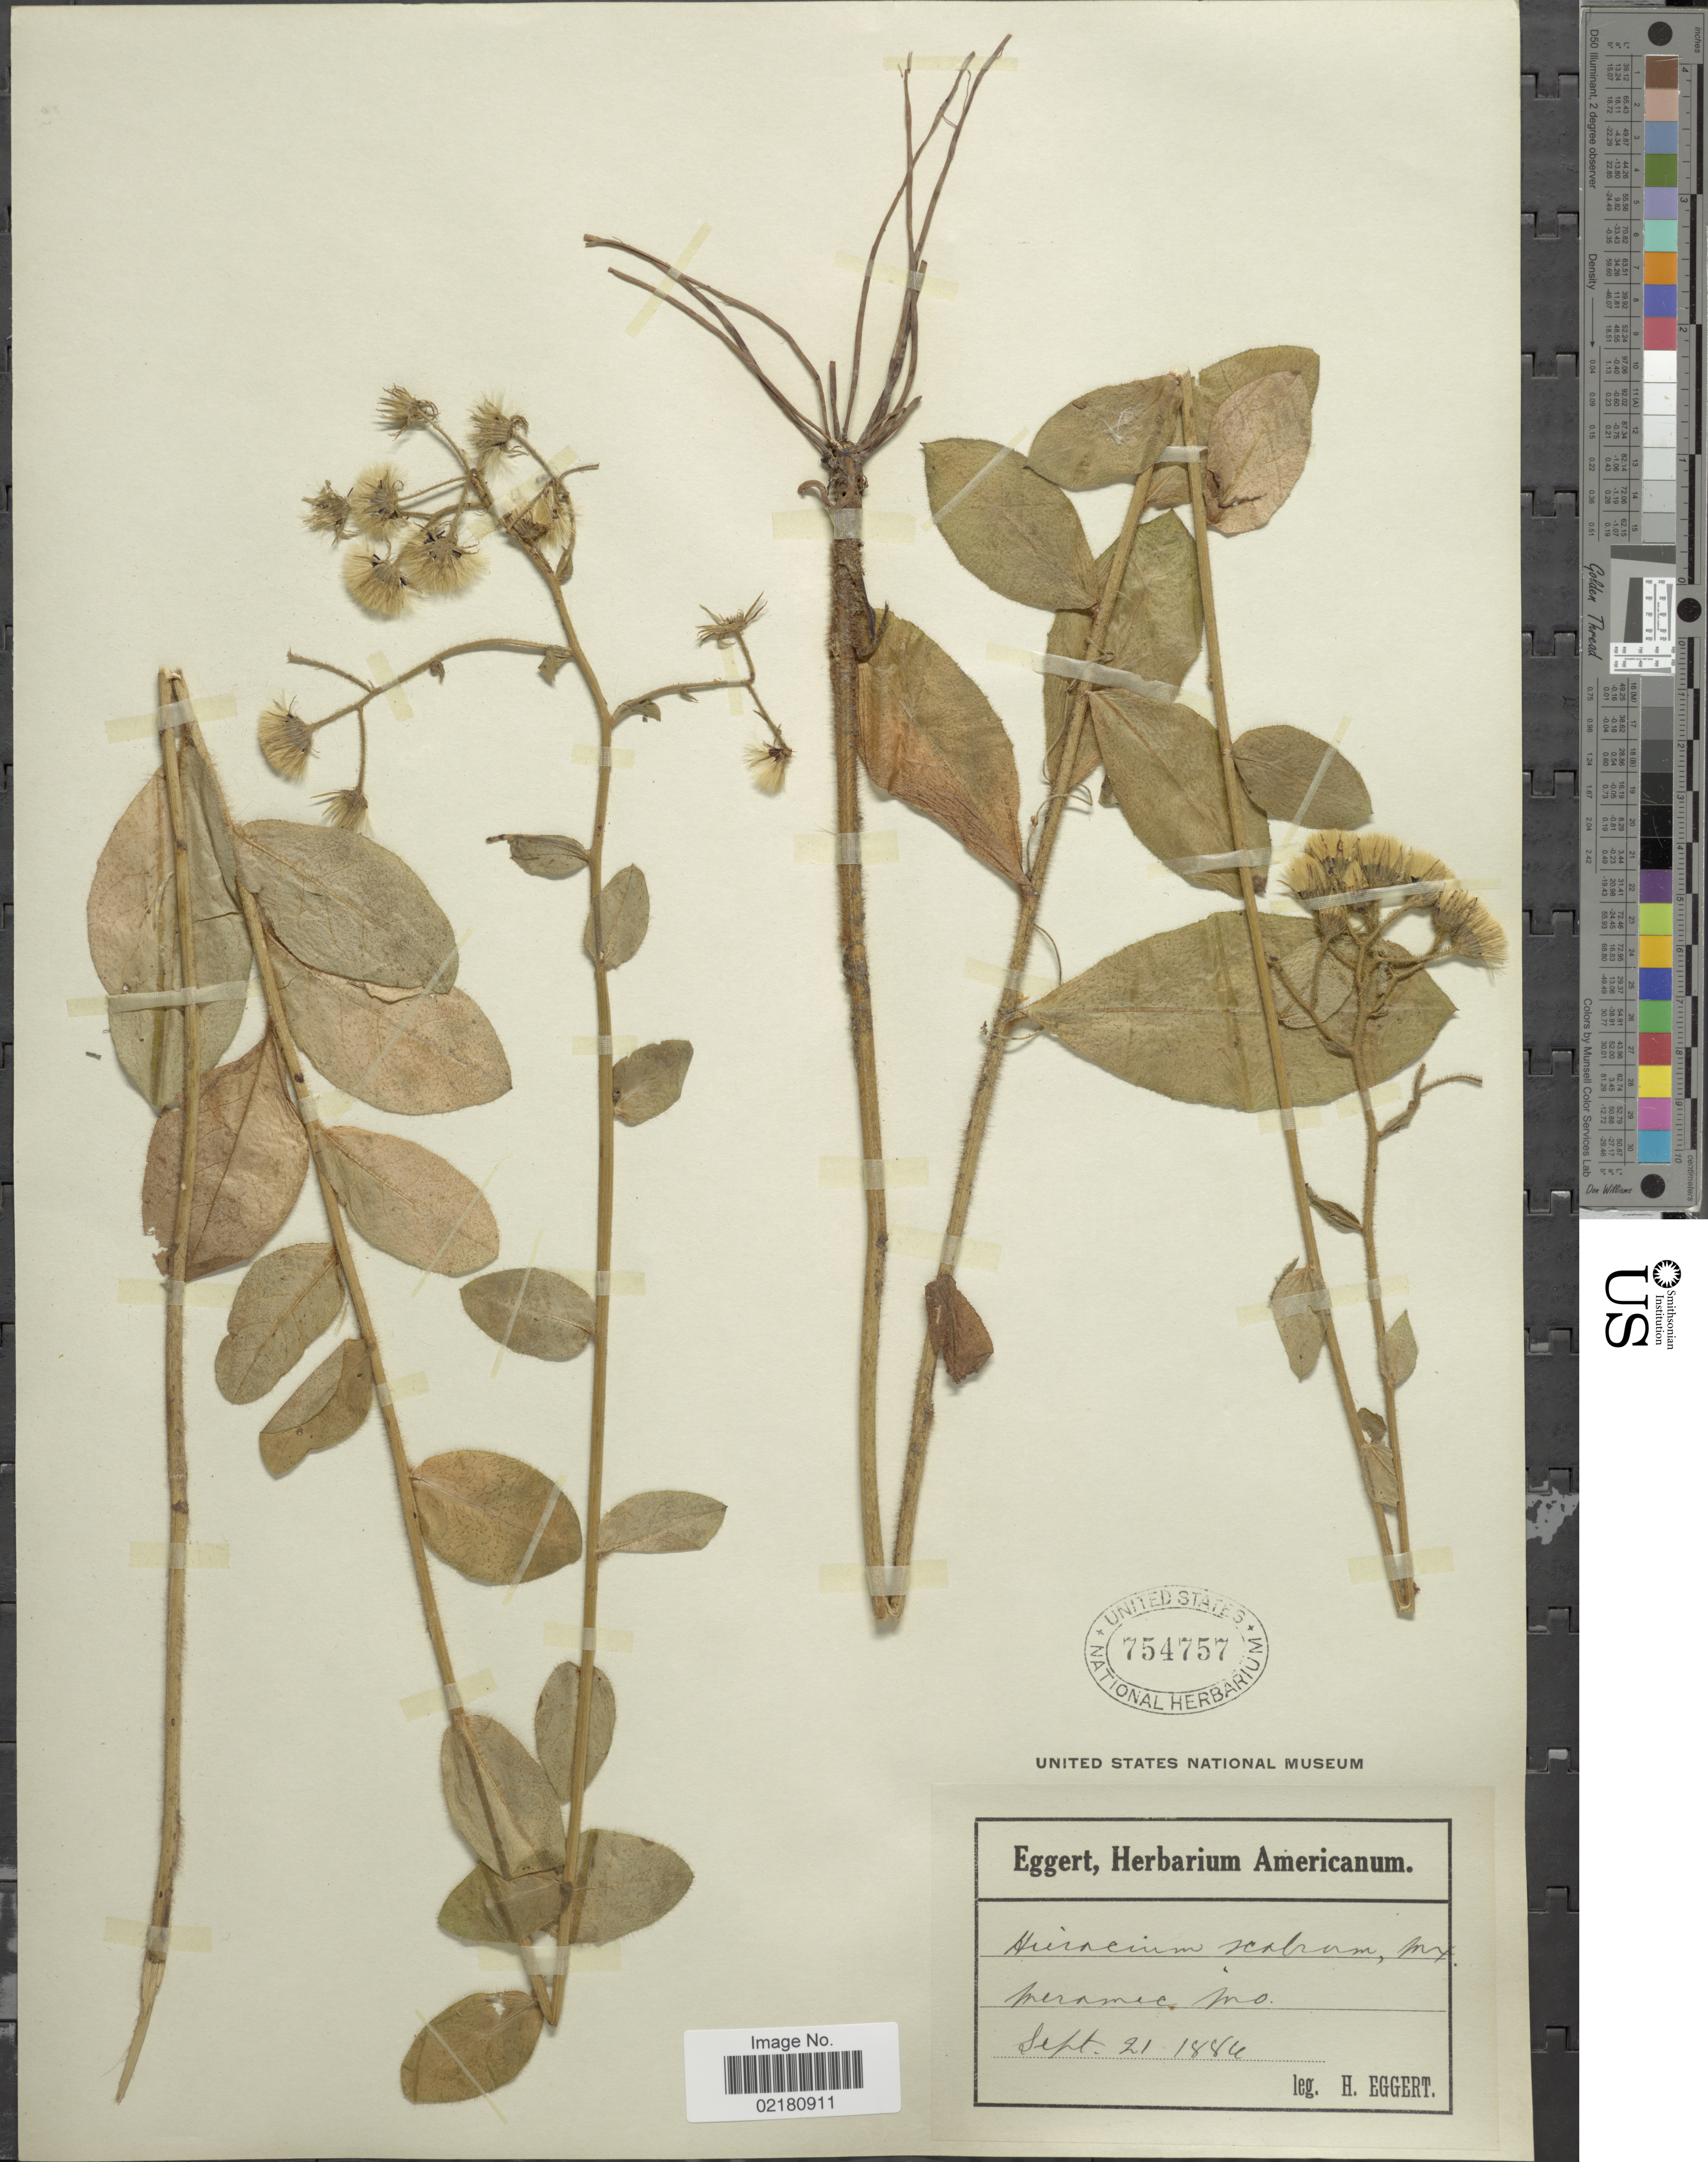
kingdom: Plantae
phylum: Tracheophyta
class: Magnoliopsida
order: Asterales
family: Asteraceae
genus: Pilosella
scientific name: Pilosella verruculata subsp. verruculata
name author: (Link) Soják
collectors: H. Eggert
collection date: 1884-09-21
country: United States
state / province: Missouri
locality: Meramec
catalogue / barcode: US 754757